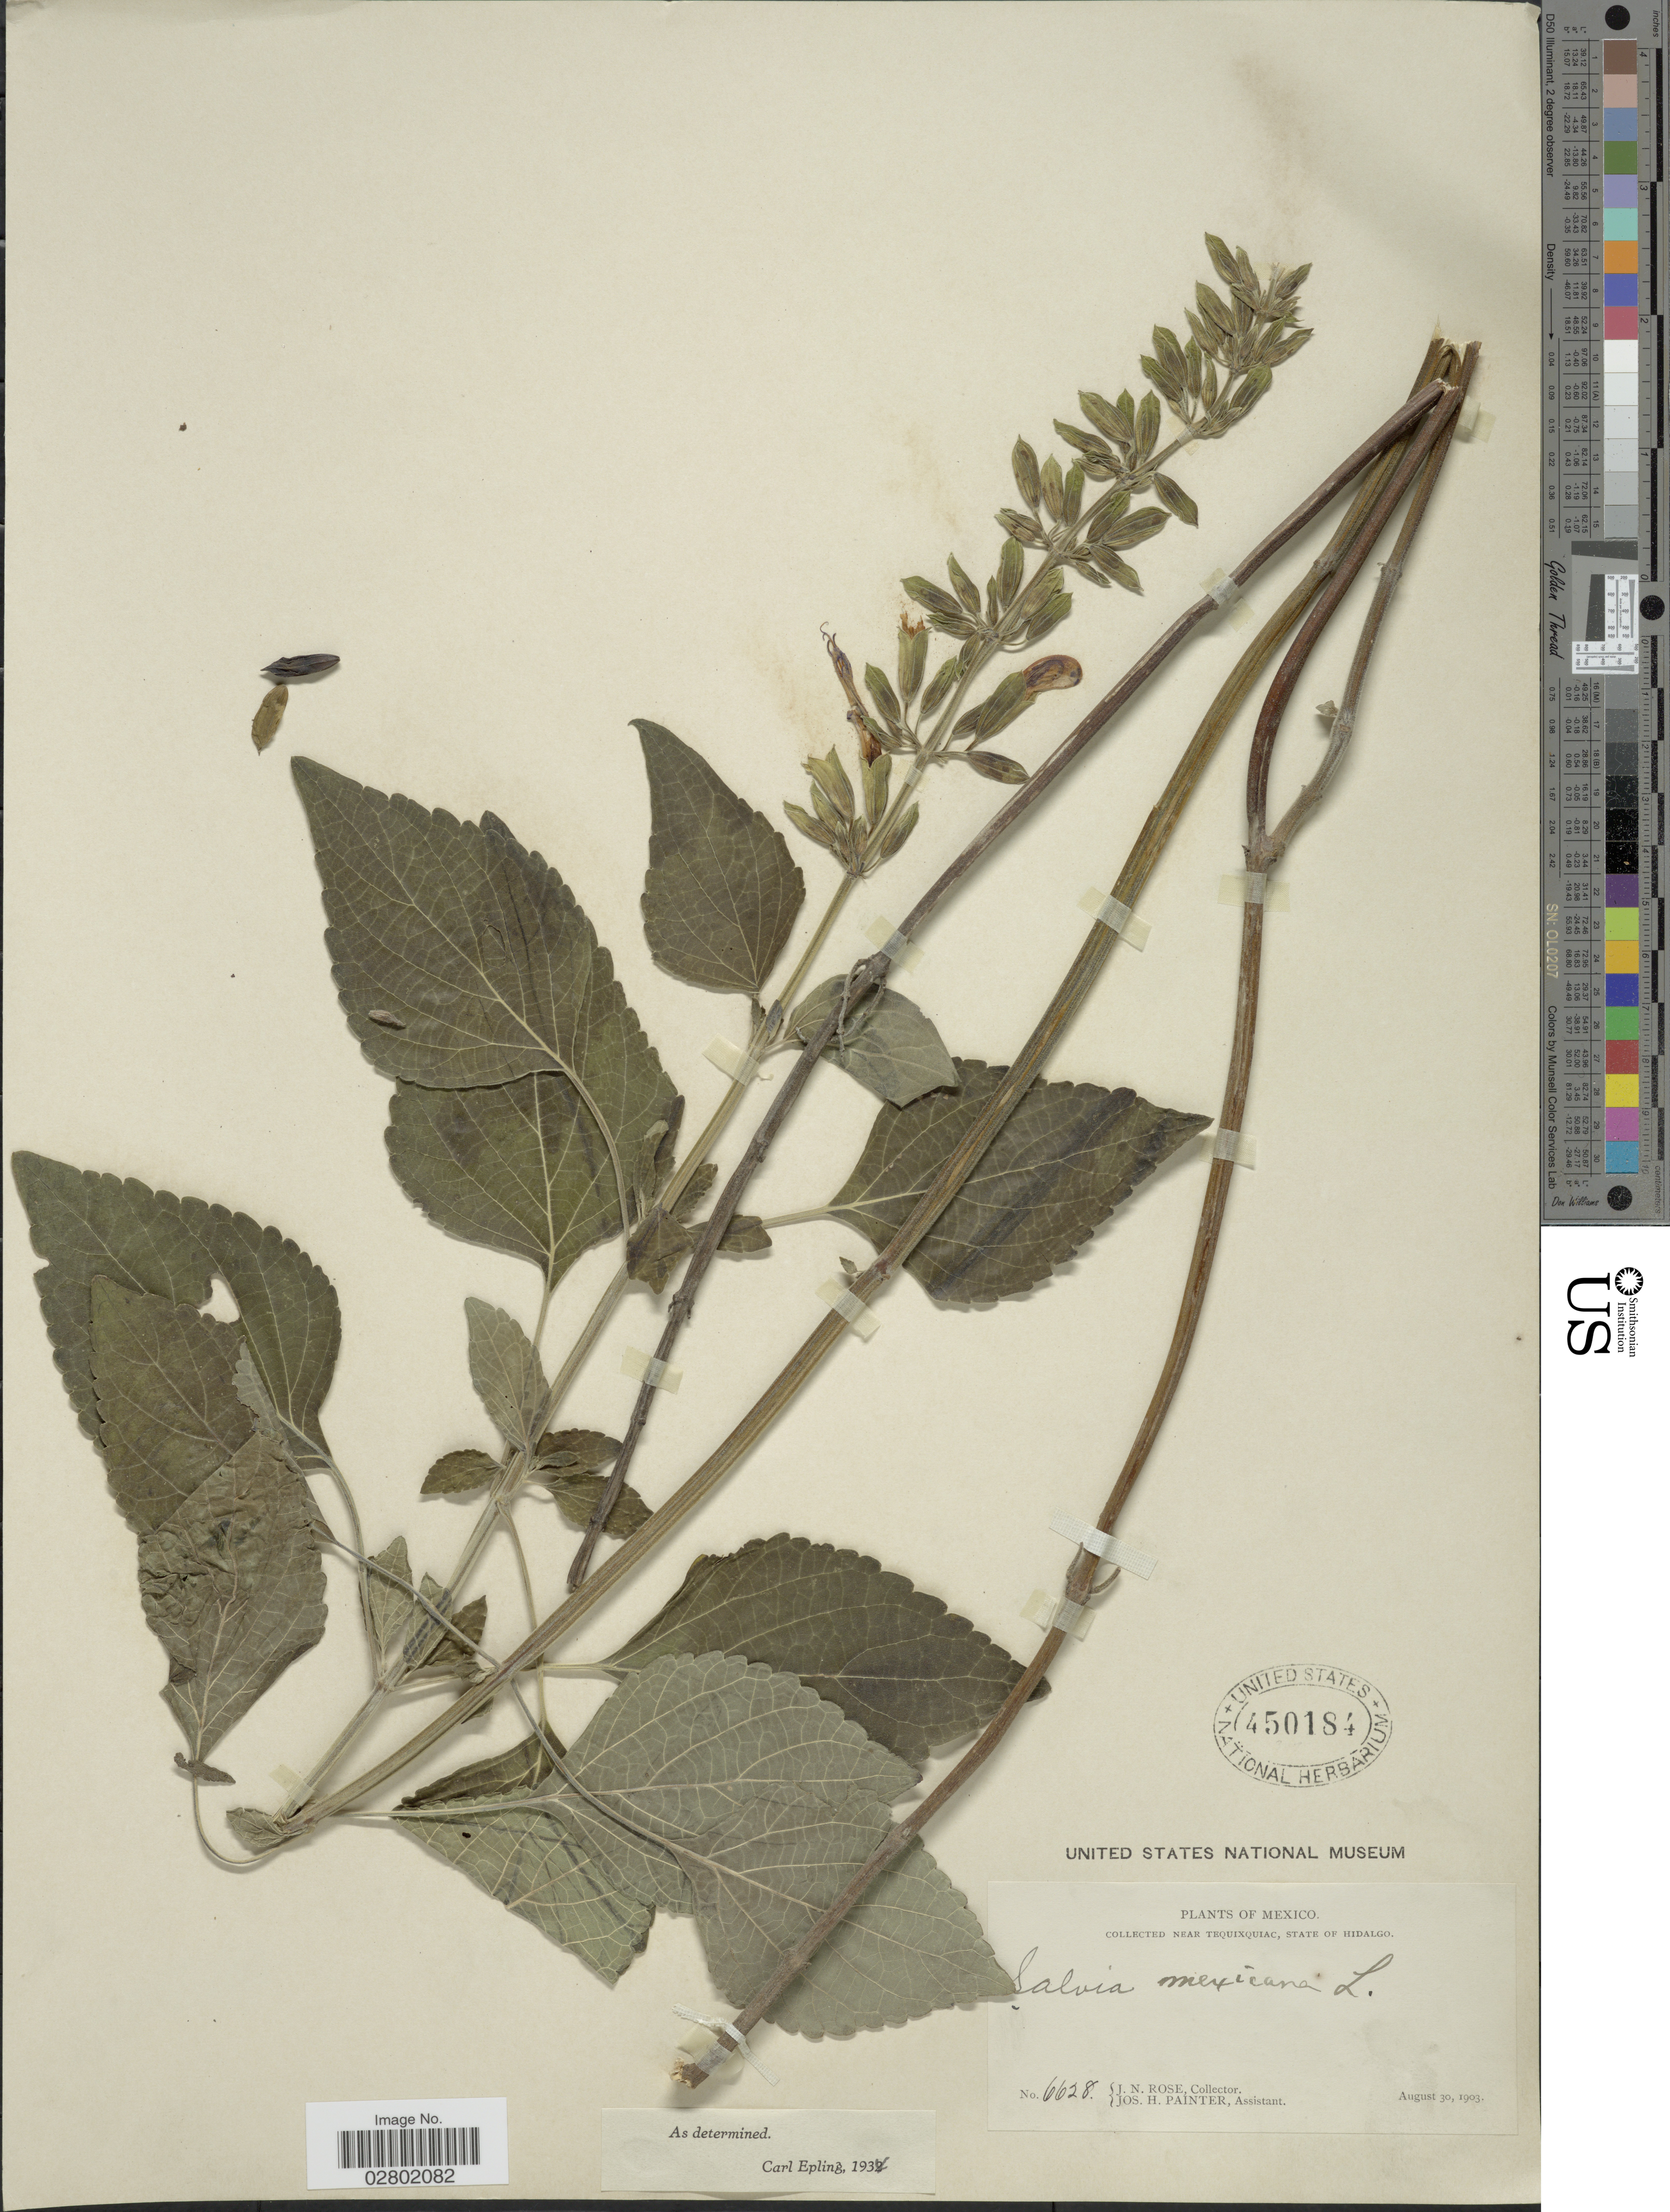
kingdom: Plantae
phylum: Tracheophyta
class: Magnoliopsida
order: Lamiales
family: Lamiaceae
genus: Salvia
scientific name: Salvia mexicana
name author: L.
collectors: J. N. Rose & J. H. Painter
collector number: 6628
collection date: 1903-08-30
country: Mexico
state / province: Hidalgo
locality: Near Tequixquiac.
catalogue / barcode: US 450184